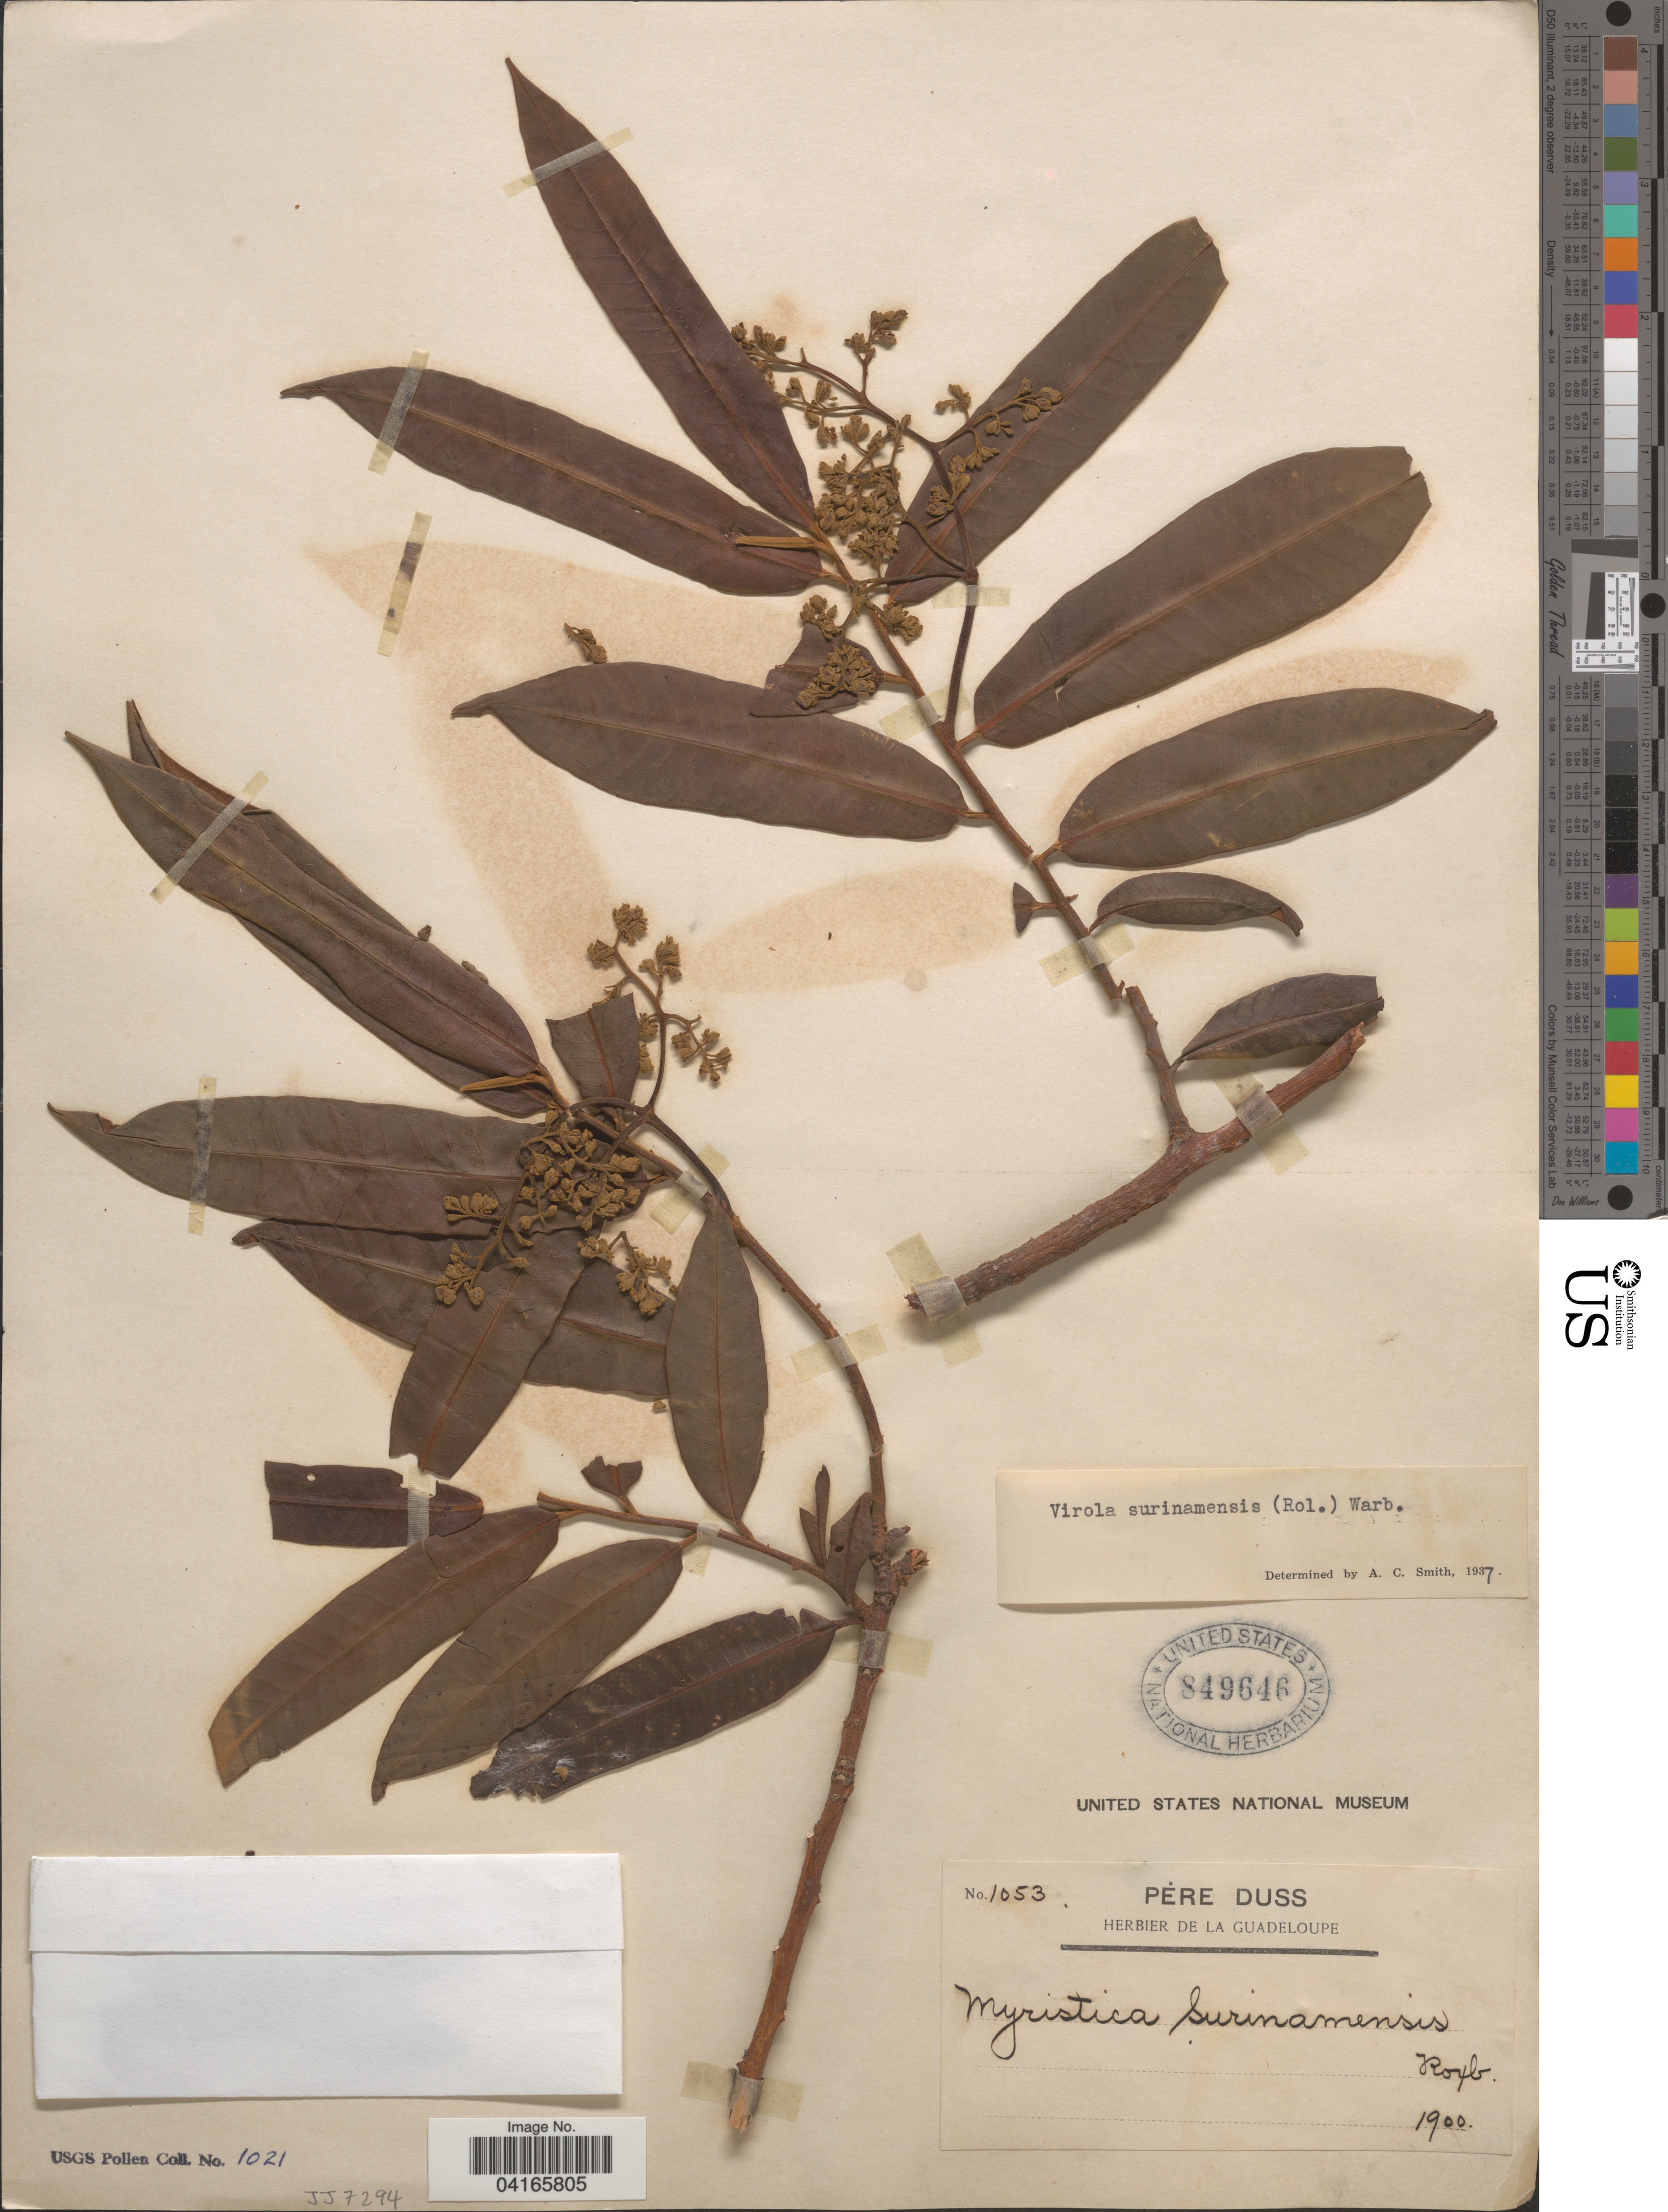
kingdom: Plantae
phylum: Tracheophyta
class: Magnoliopsida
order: Magnoliales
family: Myristicaceae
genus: Virola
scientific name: Virola surinamensis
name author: (Rol.) Warb.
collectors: Père Duss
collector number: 1053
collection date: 1900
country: Guadeloupe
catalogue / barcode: US 849646